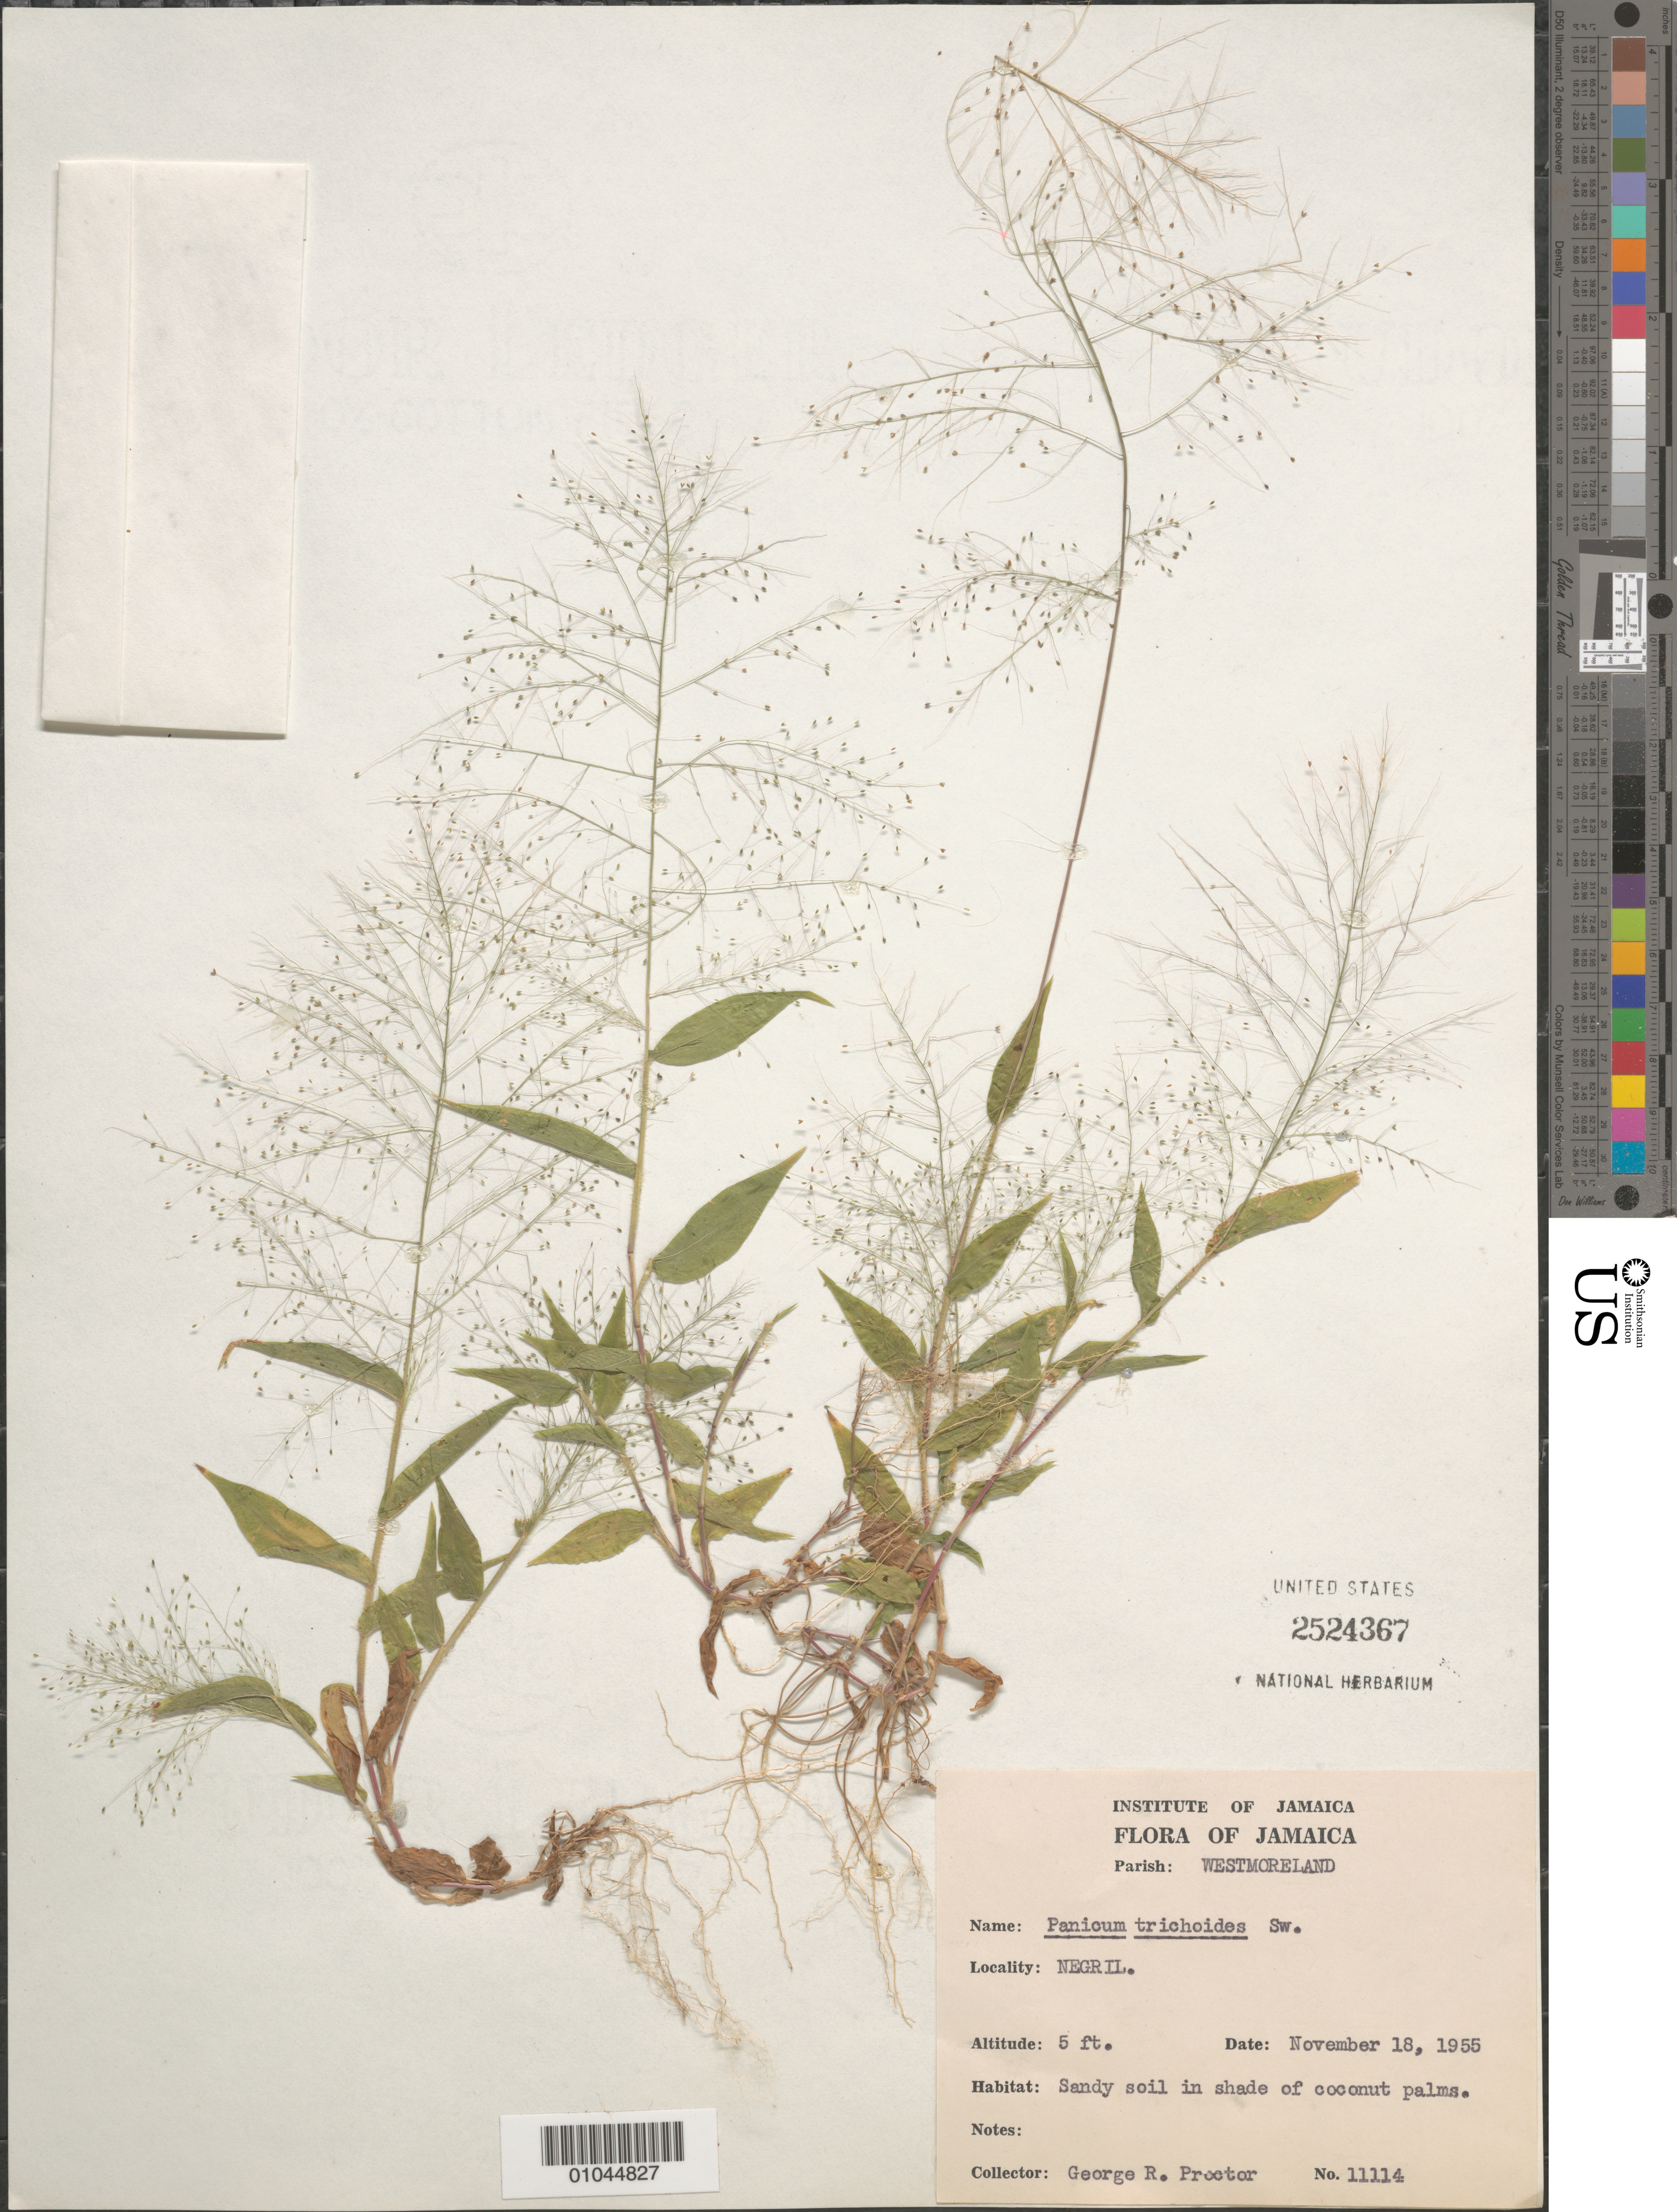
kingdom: Plantae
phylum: Tracheophyta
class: Liliopsida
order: Poales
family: Poaceae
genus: Panicum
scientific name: Panicum trichoides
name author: Sw.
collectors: G. R. Proctor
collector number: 11114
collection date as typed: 18 Nov 1955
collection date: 1955-11-18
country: Jamaica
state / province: Westmoreland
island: Jamaica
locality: Negril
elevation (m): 2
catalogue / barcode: US 2524367